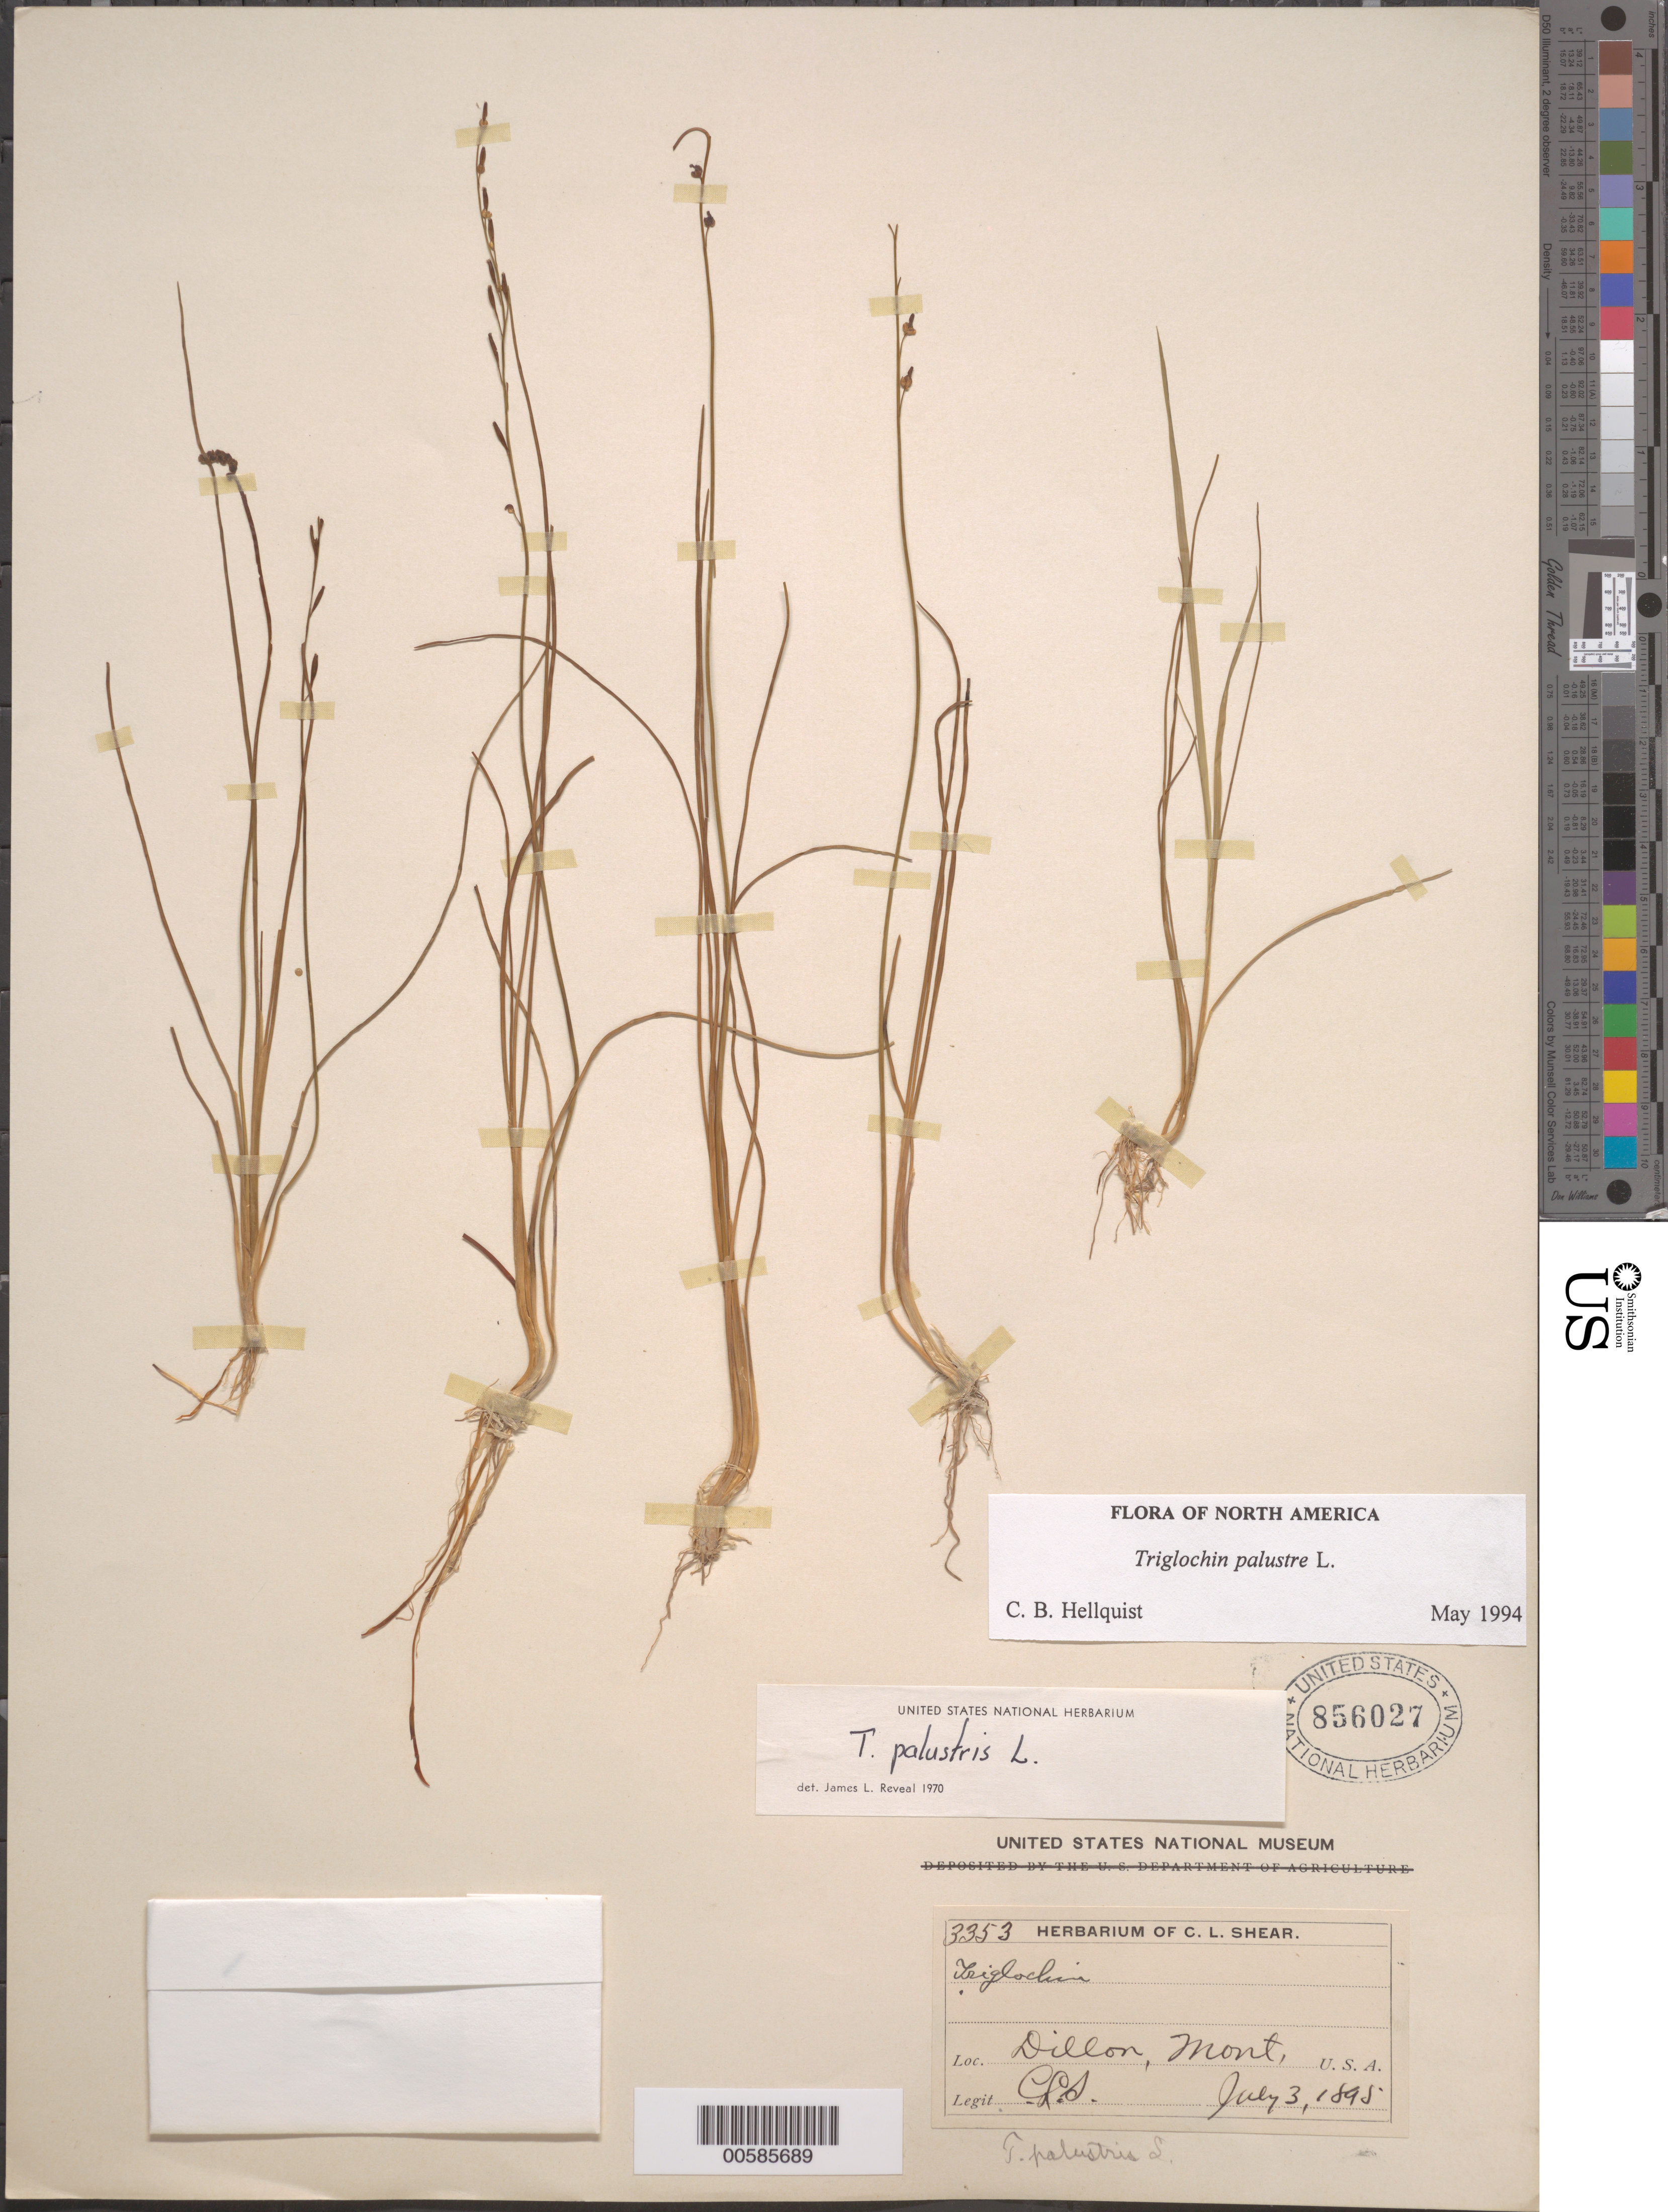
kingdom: Plantae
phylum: Tracheophyta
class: Liliopsida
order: Alismatales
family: Juncaginaceae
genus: Triglochin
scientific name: Triglochin palustris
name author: L.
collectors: C. L. Shear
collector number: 3353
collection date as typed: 03 Jul 1895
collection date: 1895-07-03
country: United States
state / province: Montana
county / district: Beaverhead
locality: Dillon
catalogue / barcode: US 856027